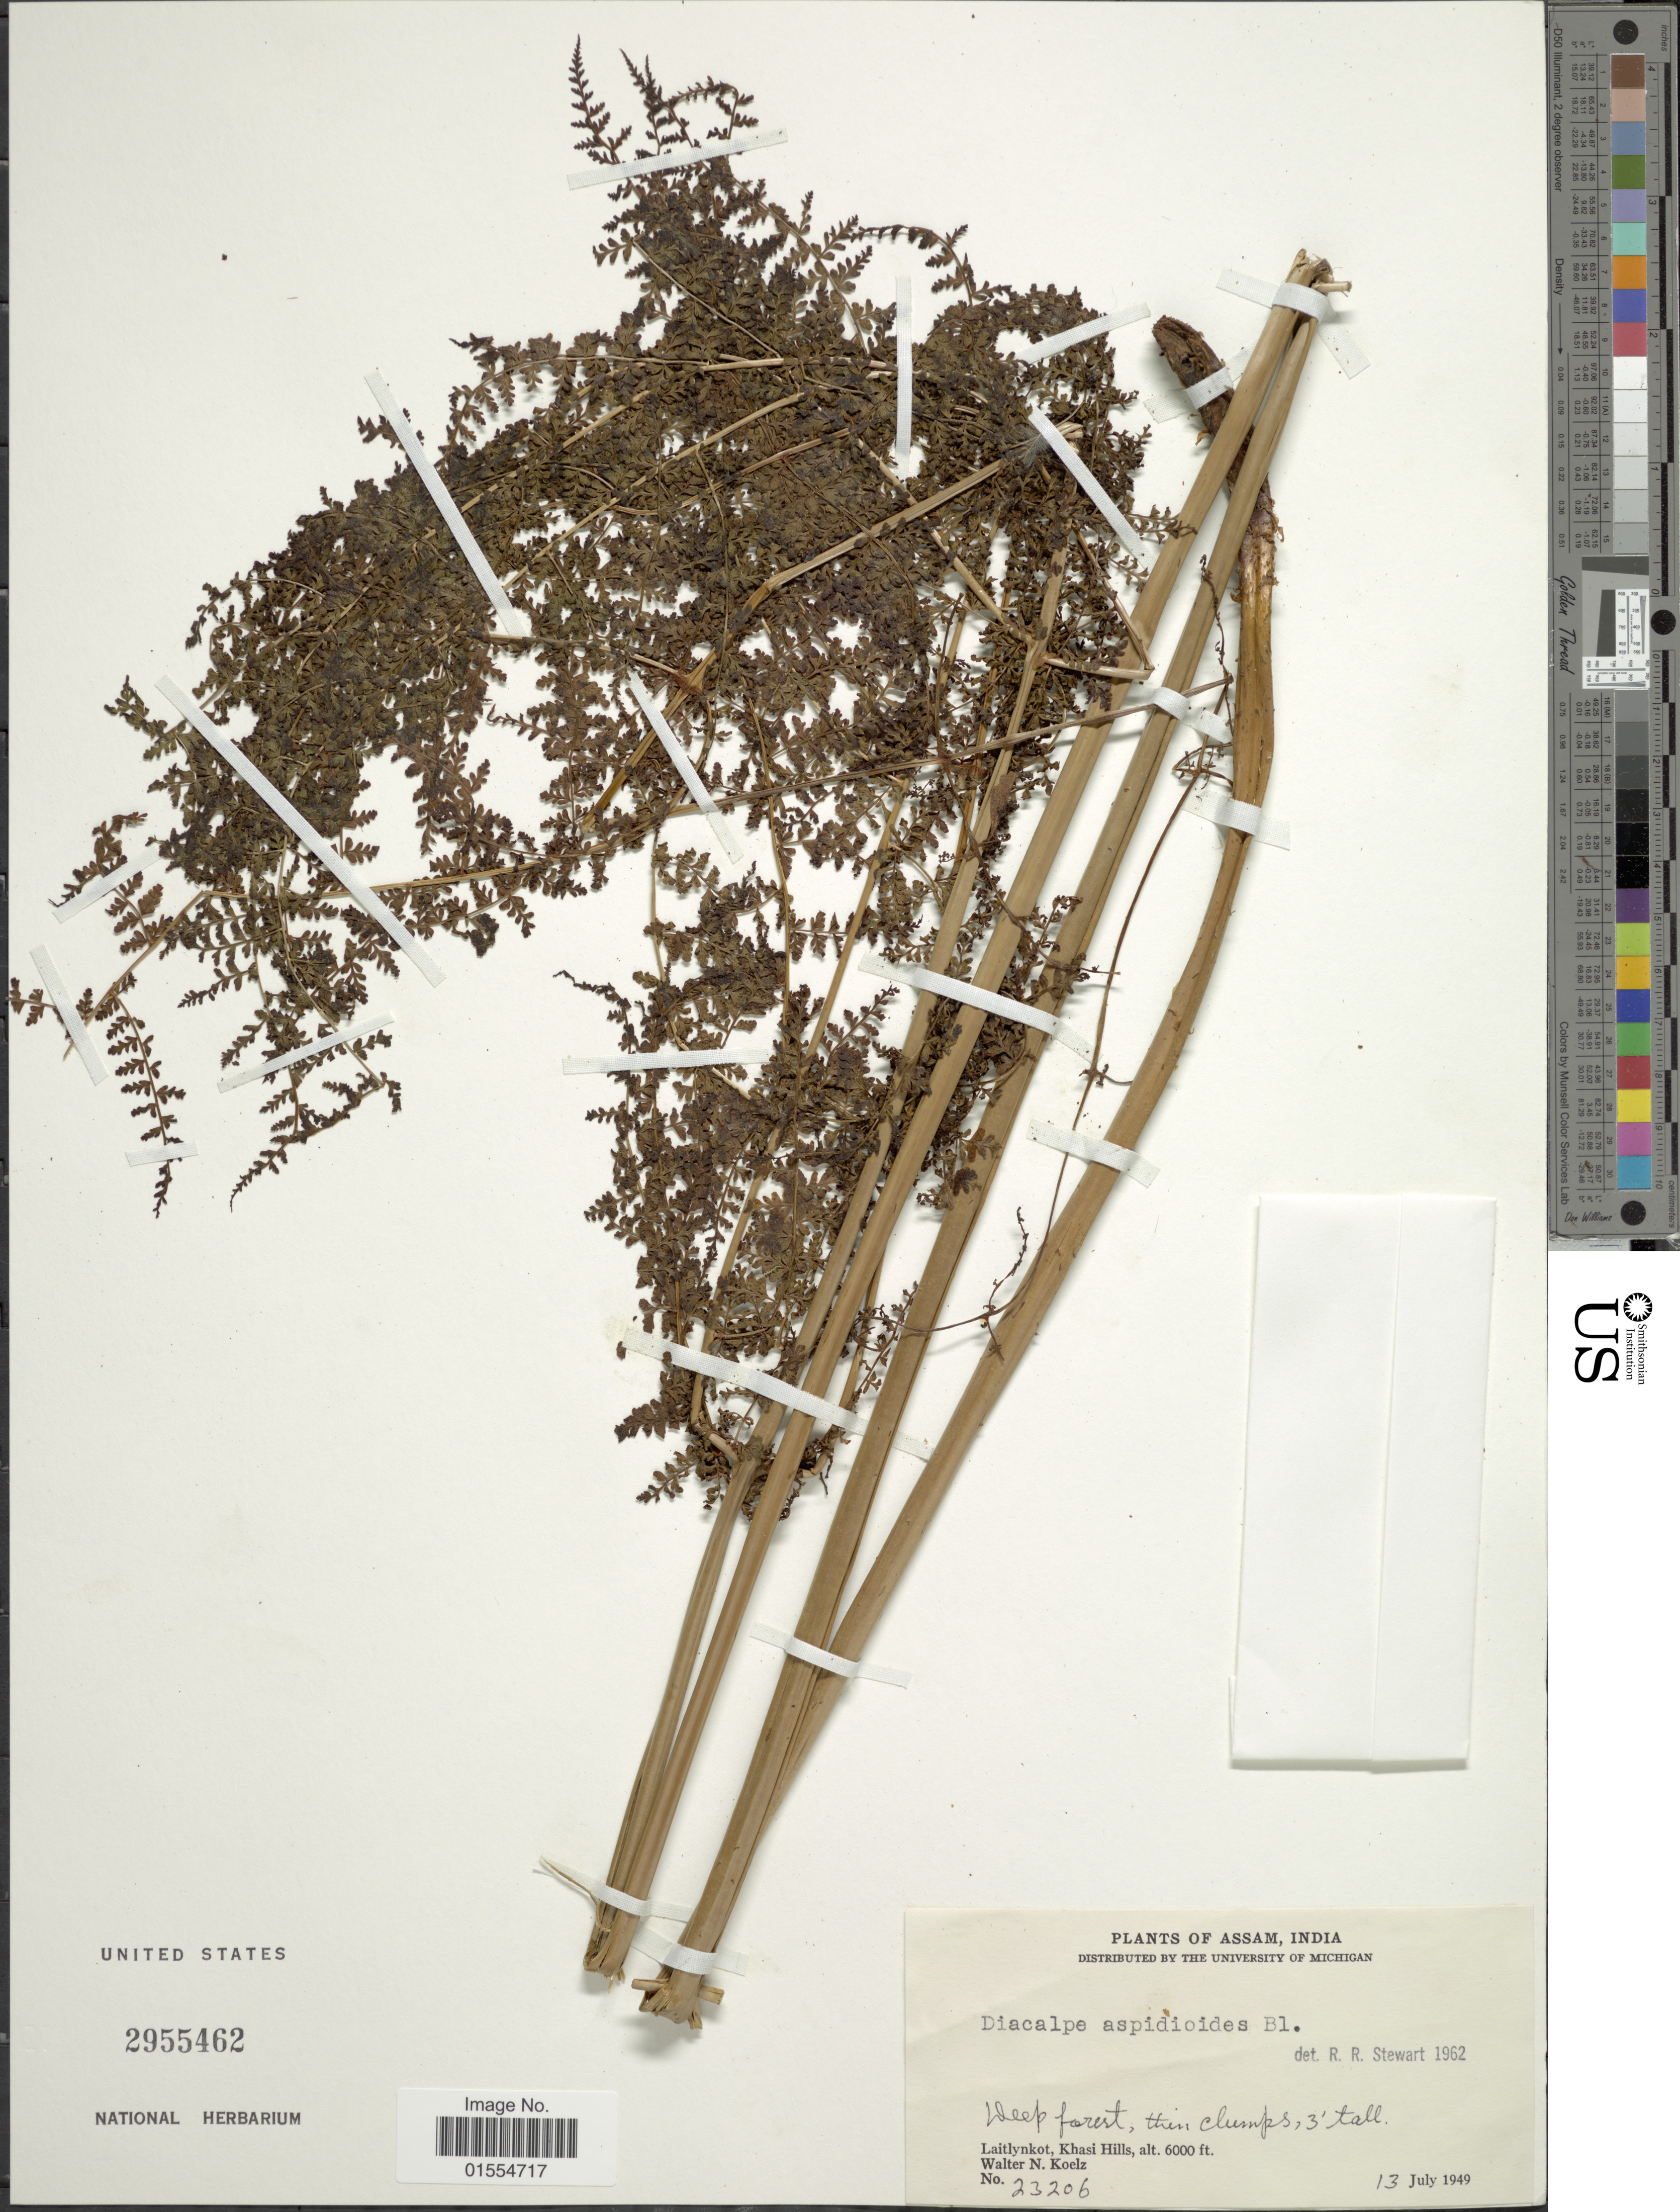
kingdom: Plantae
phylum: Tracheophyta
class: Polypodiopsida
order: Polypodiales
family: Dryopteridaceae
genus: Dryopteris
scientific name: Dryopteris pseudocaenopteris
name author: (Kunze) Li Bing Zhang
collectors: W. N. Koelz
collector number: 23206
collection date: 1949-07-13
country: India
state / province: Meghalaya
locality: Assam, India, Laitlynkot, Khasi Hills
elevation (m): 1829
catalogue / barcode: US 2955462